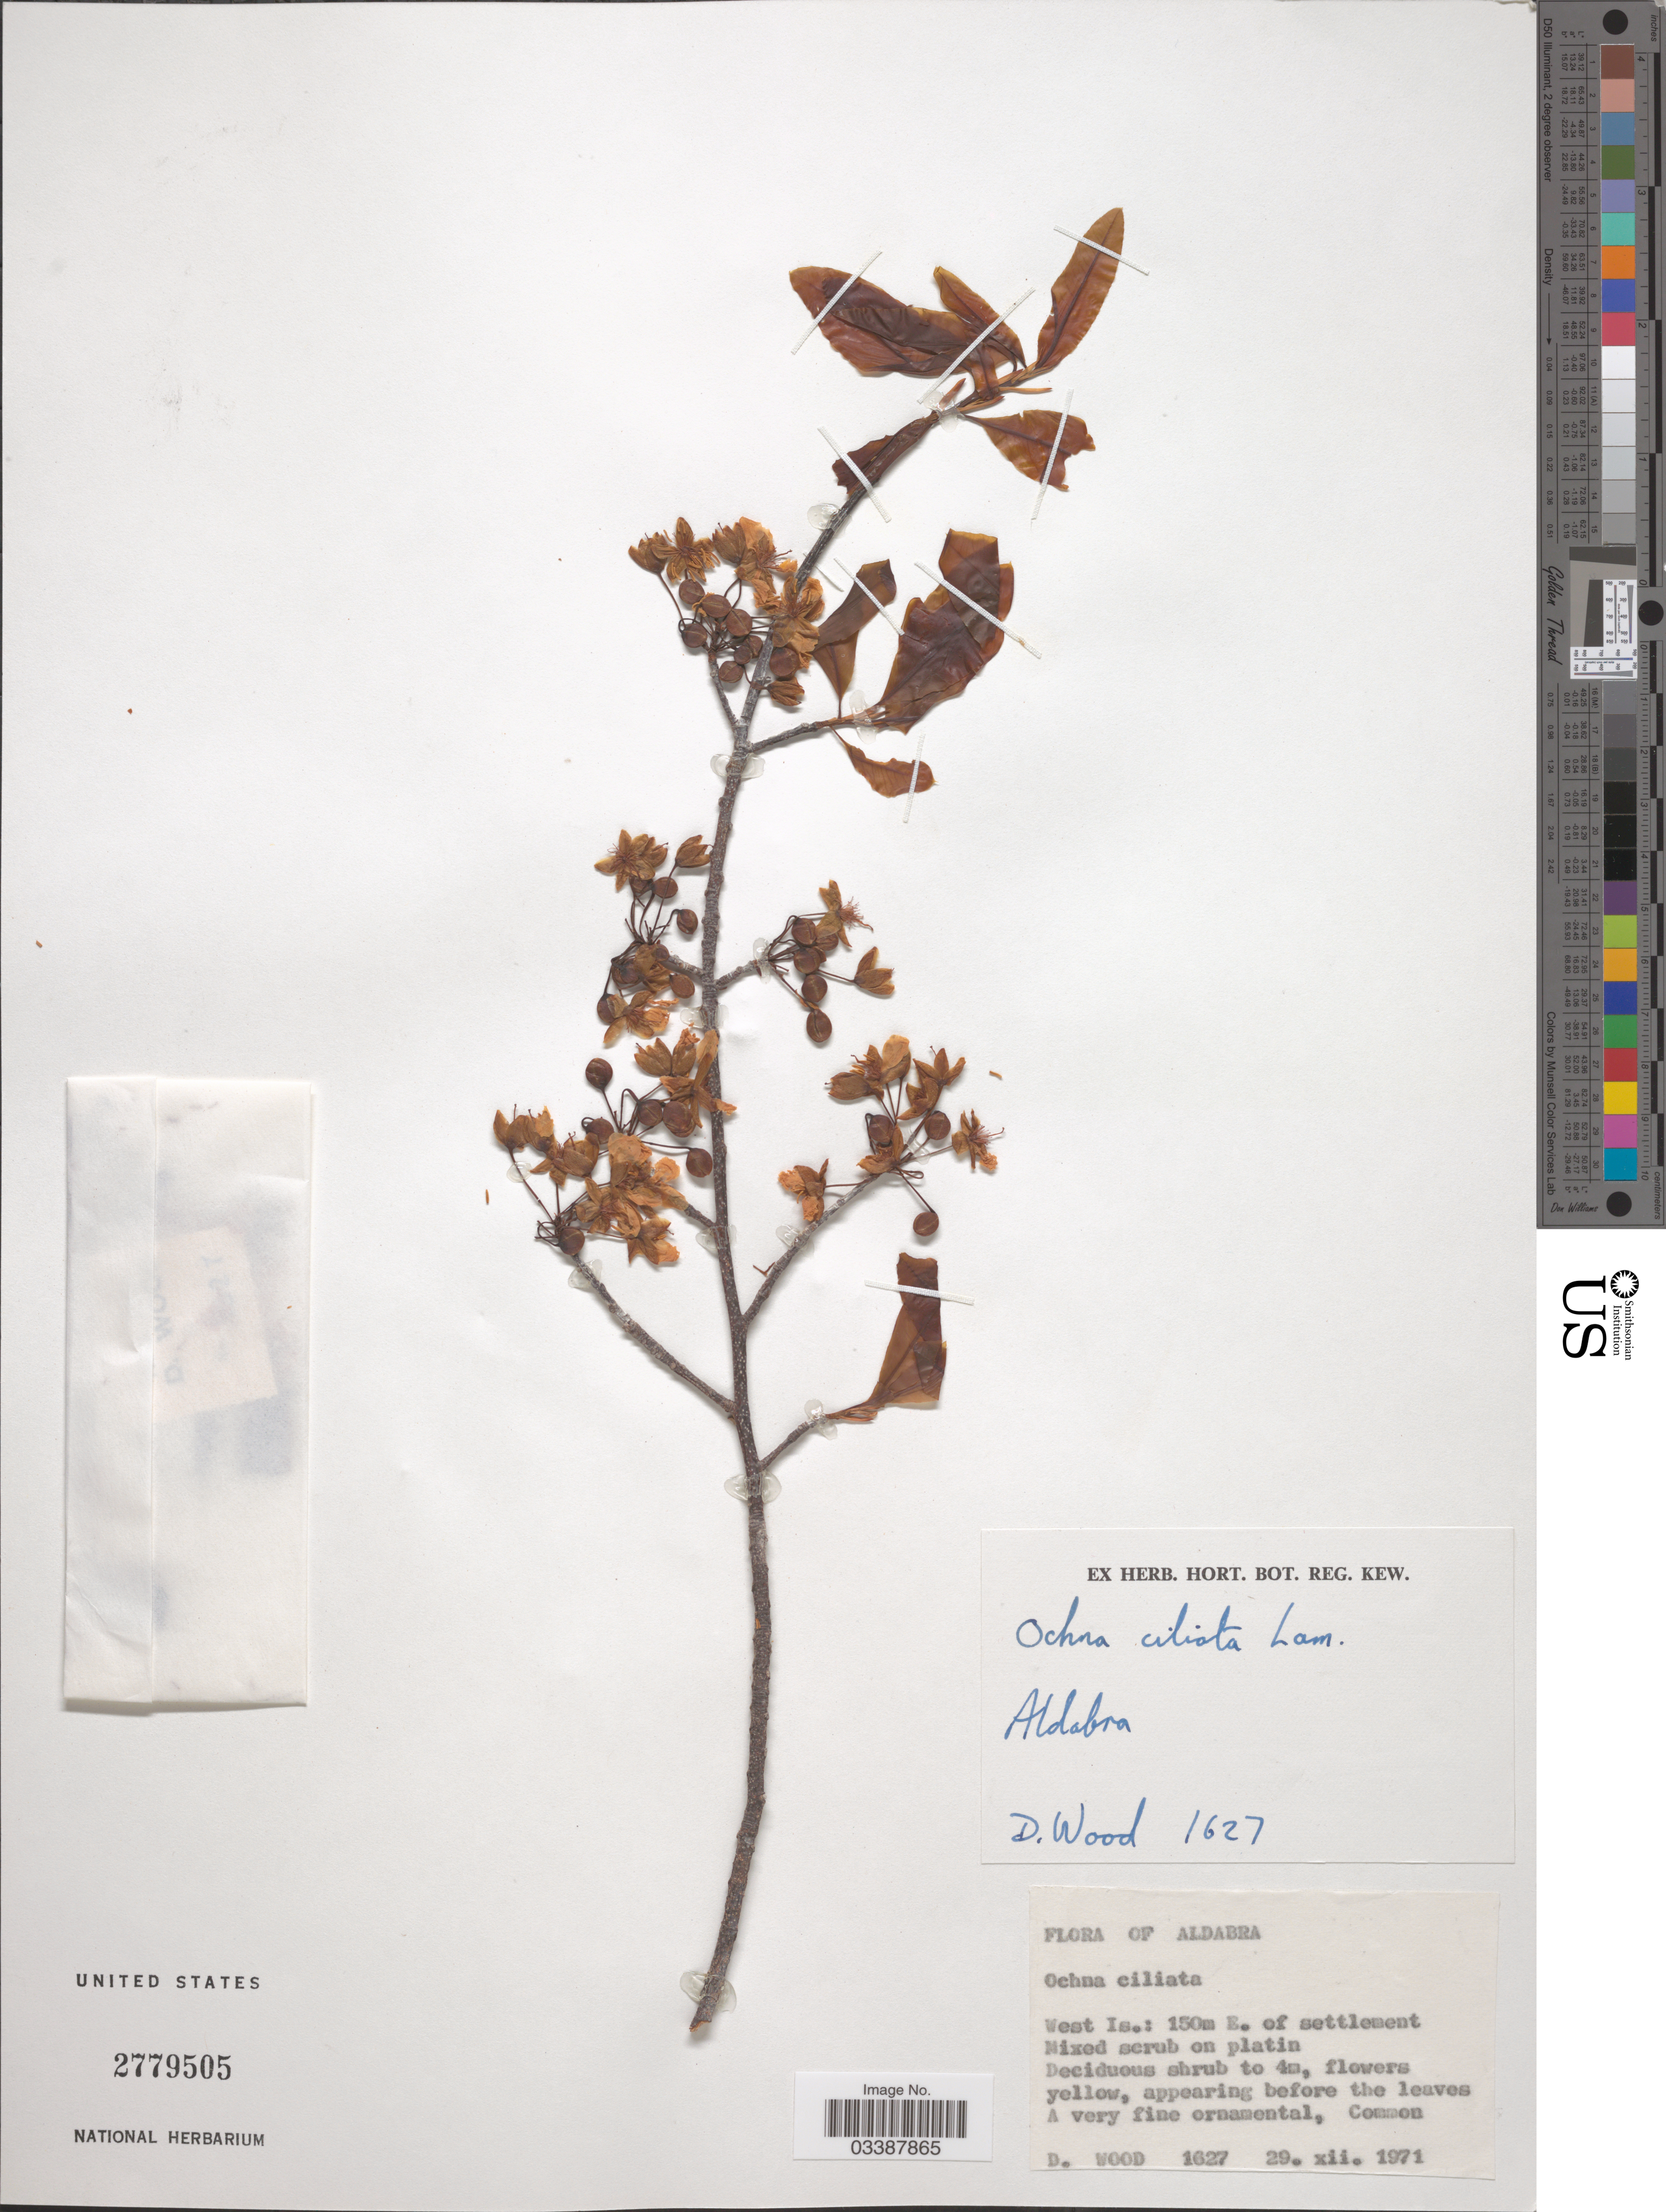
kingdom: Plantae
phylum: Tracheophyta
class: Magnoliopsida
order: Malpighiales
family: Ochnaceae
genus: Ochna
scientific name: Ochna ciliata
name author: Lam.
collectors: D. Wood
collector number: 1627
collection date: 1971-12-29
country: Seychelles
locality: Aldabra. West Is.: 150m E. of settlement.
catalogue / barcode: US 2779505